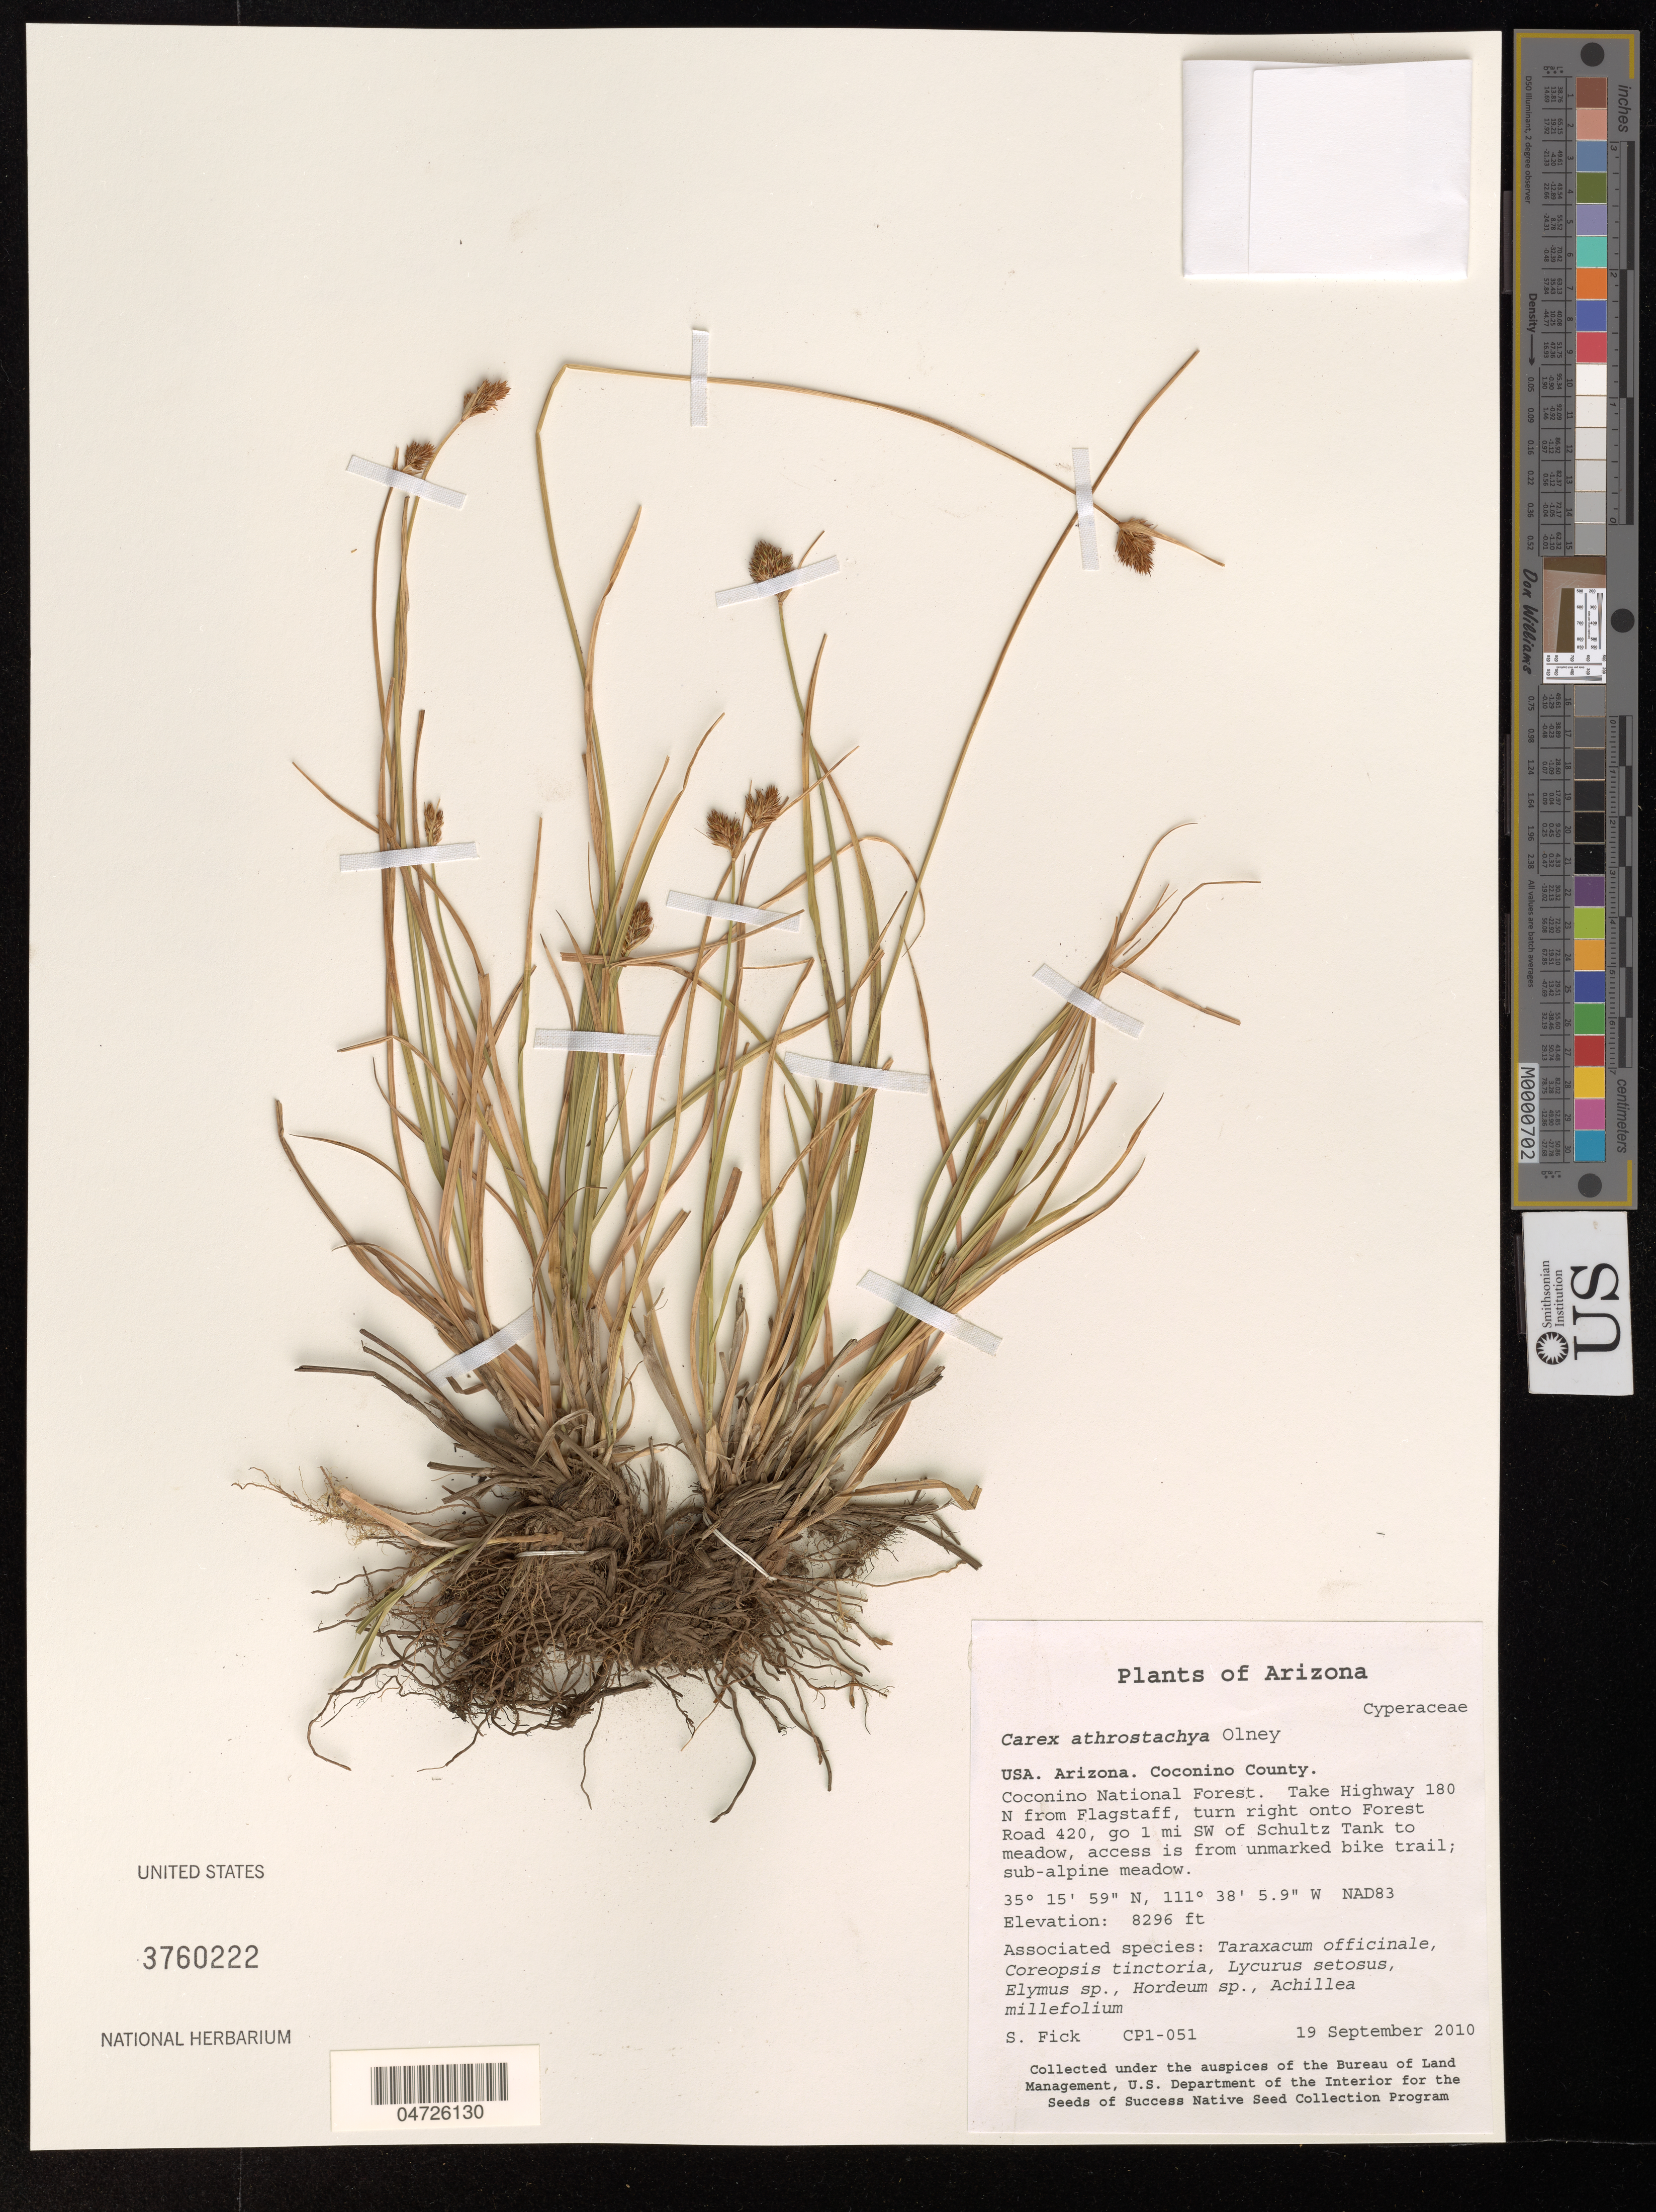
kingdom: Plantae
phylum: Tracheophyta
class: Liliopsida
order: Poales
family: Cyperaceae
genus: Carex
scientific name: Carex athrostachya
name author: Olney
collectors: S. Fick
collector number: CP1-051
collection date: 2010-09-19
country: United States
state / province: Arizona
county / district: Coconino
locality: Coconino County. Coconino National Forest. Take Highway 180 N from Flagstaff, turn right onto Forest Road 420, go 1 mi SW of Schultz Tank to meadow, access is from unmarked bike trail.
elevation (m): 2529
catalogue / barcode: US 3760222